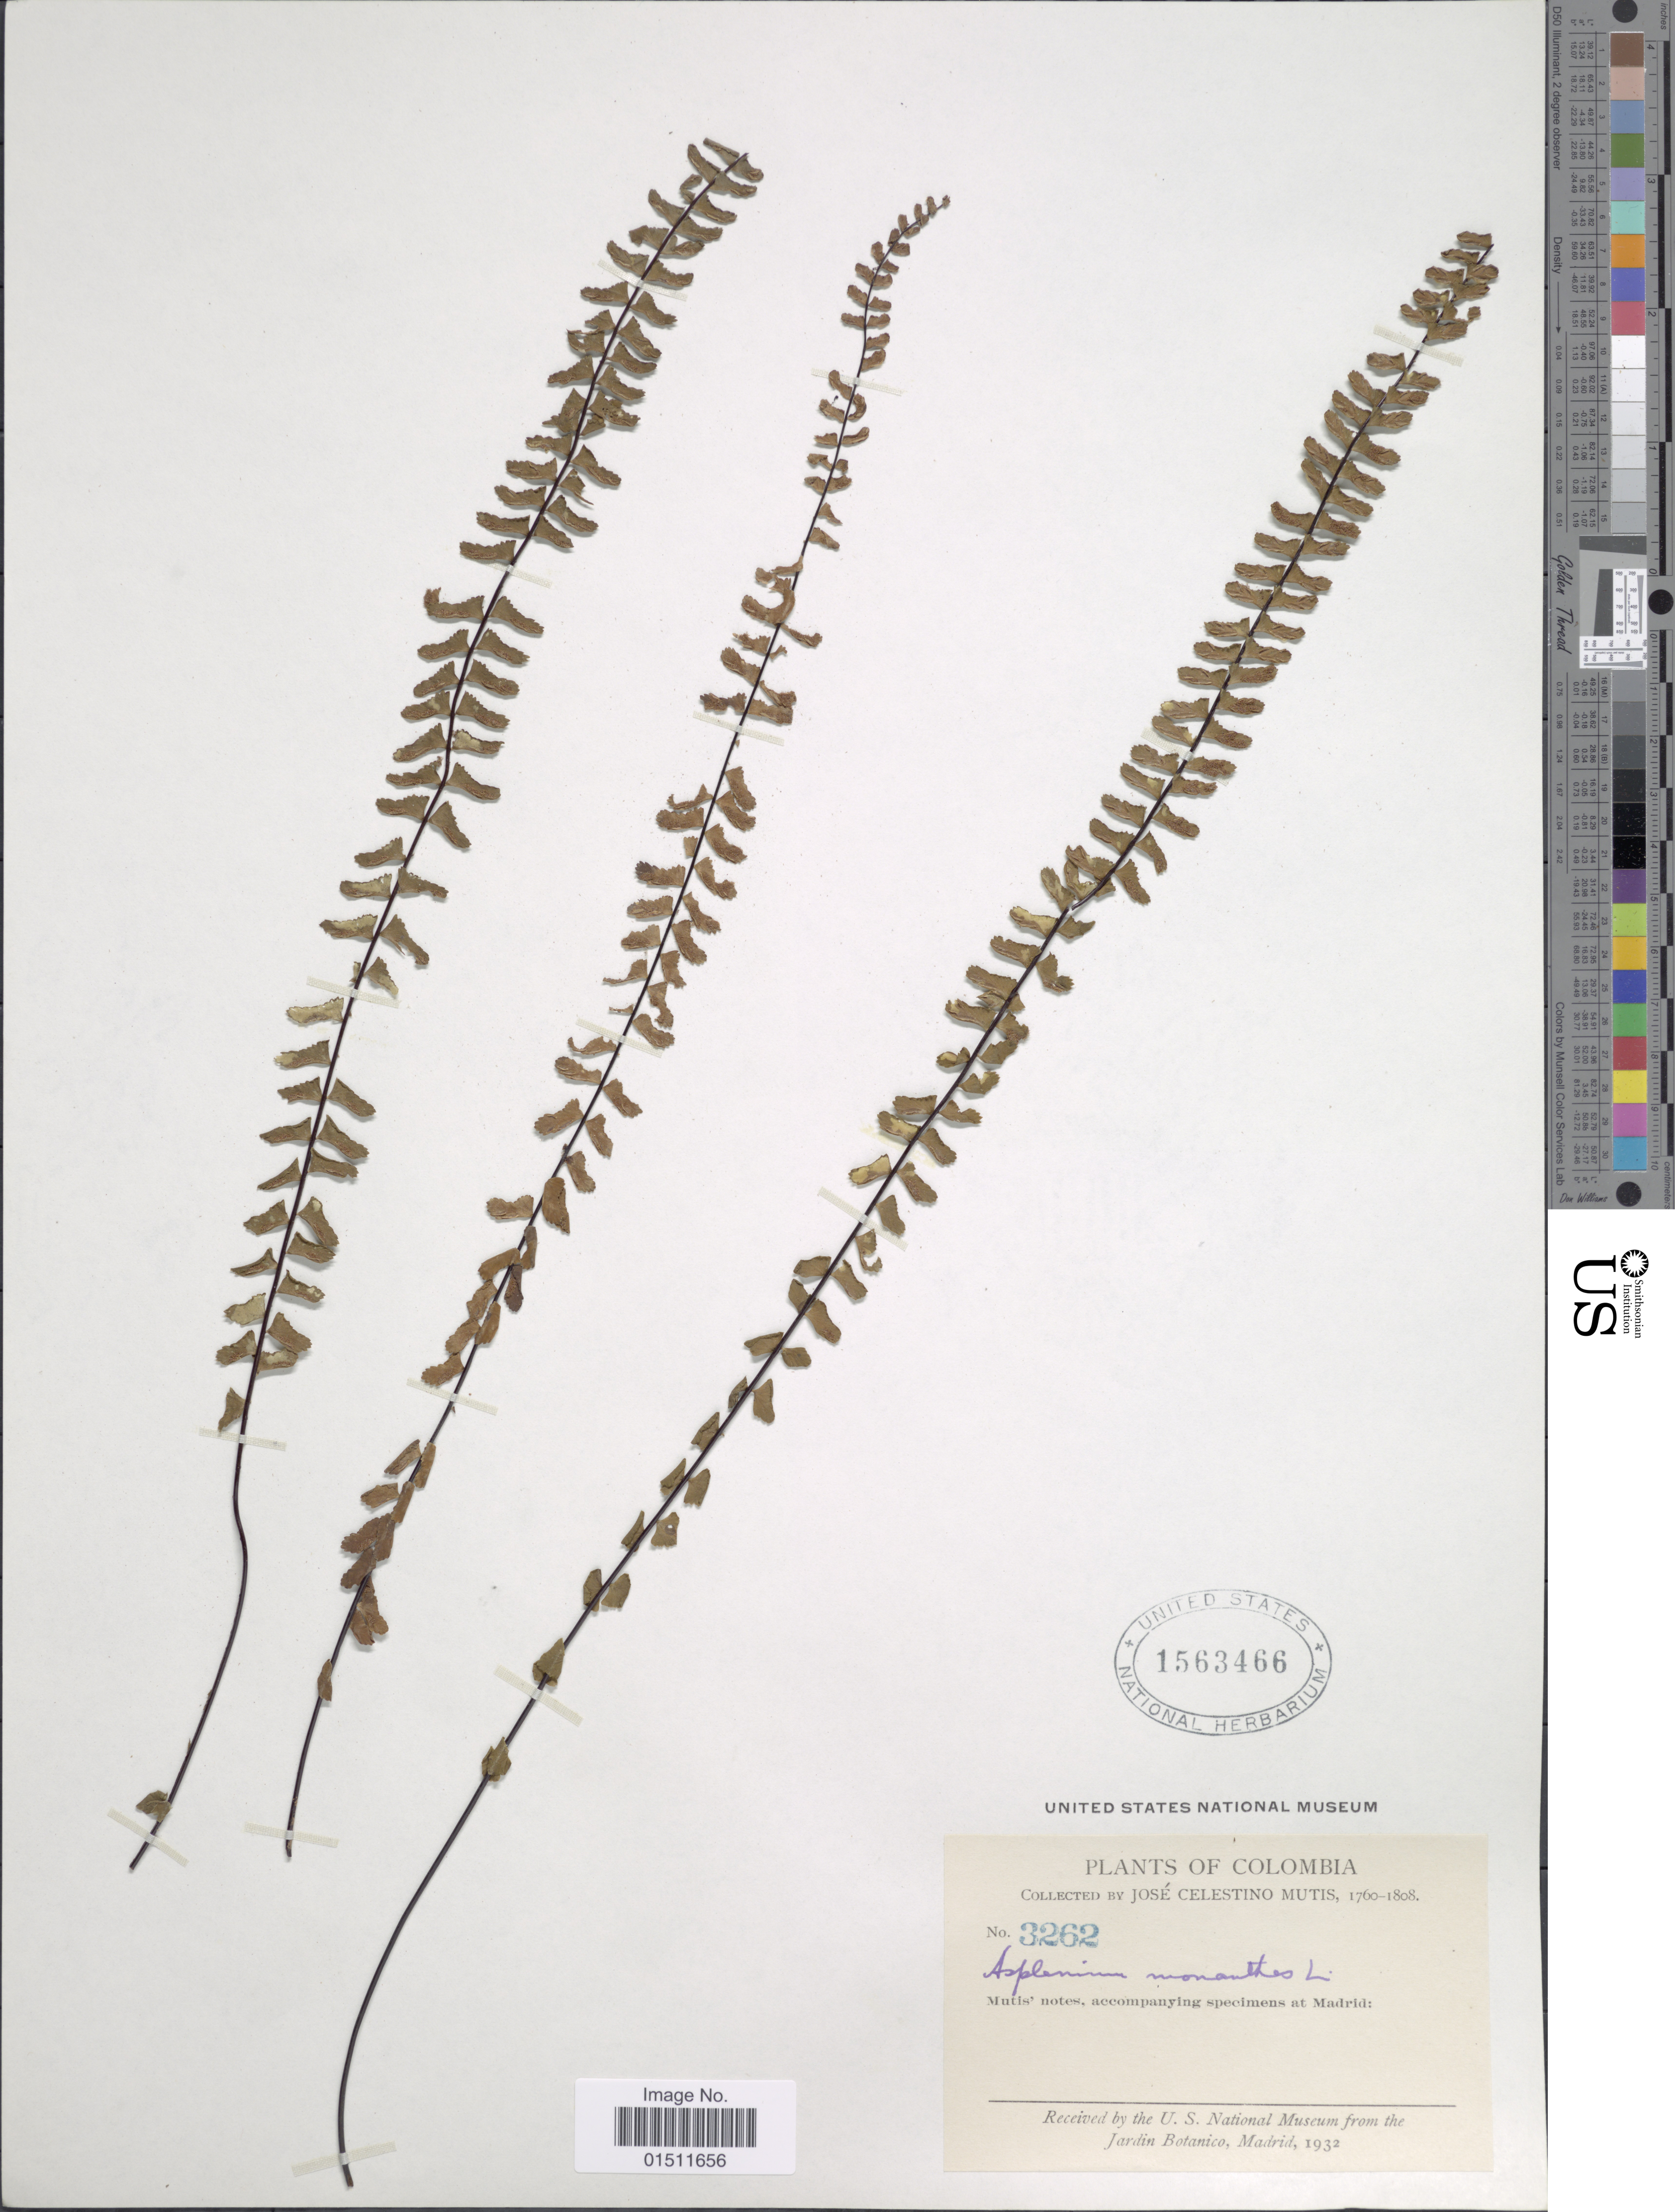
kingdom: Plantae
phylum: Tracheophyta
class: Polypodiopsida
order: Polypodiales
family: Aspleniaceae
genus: Asplenium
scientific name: Asplenium monanthes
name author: L.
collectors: J. C. B. Mutis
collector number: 3262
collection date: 1760/1808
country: Colombia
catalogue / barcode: US 1563466